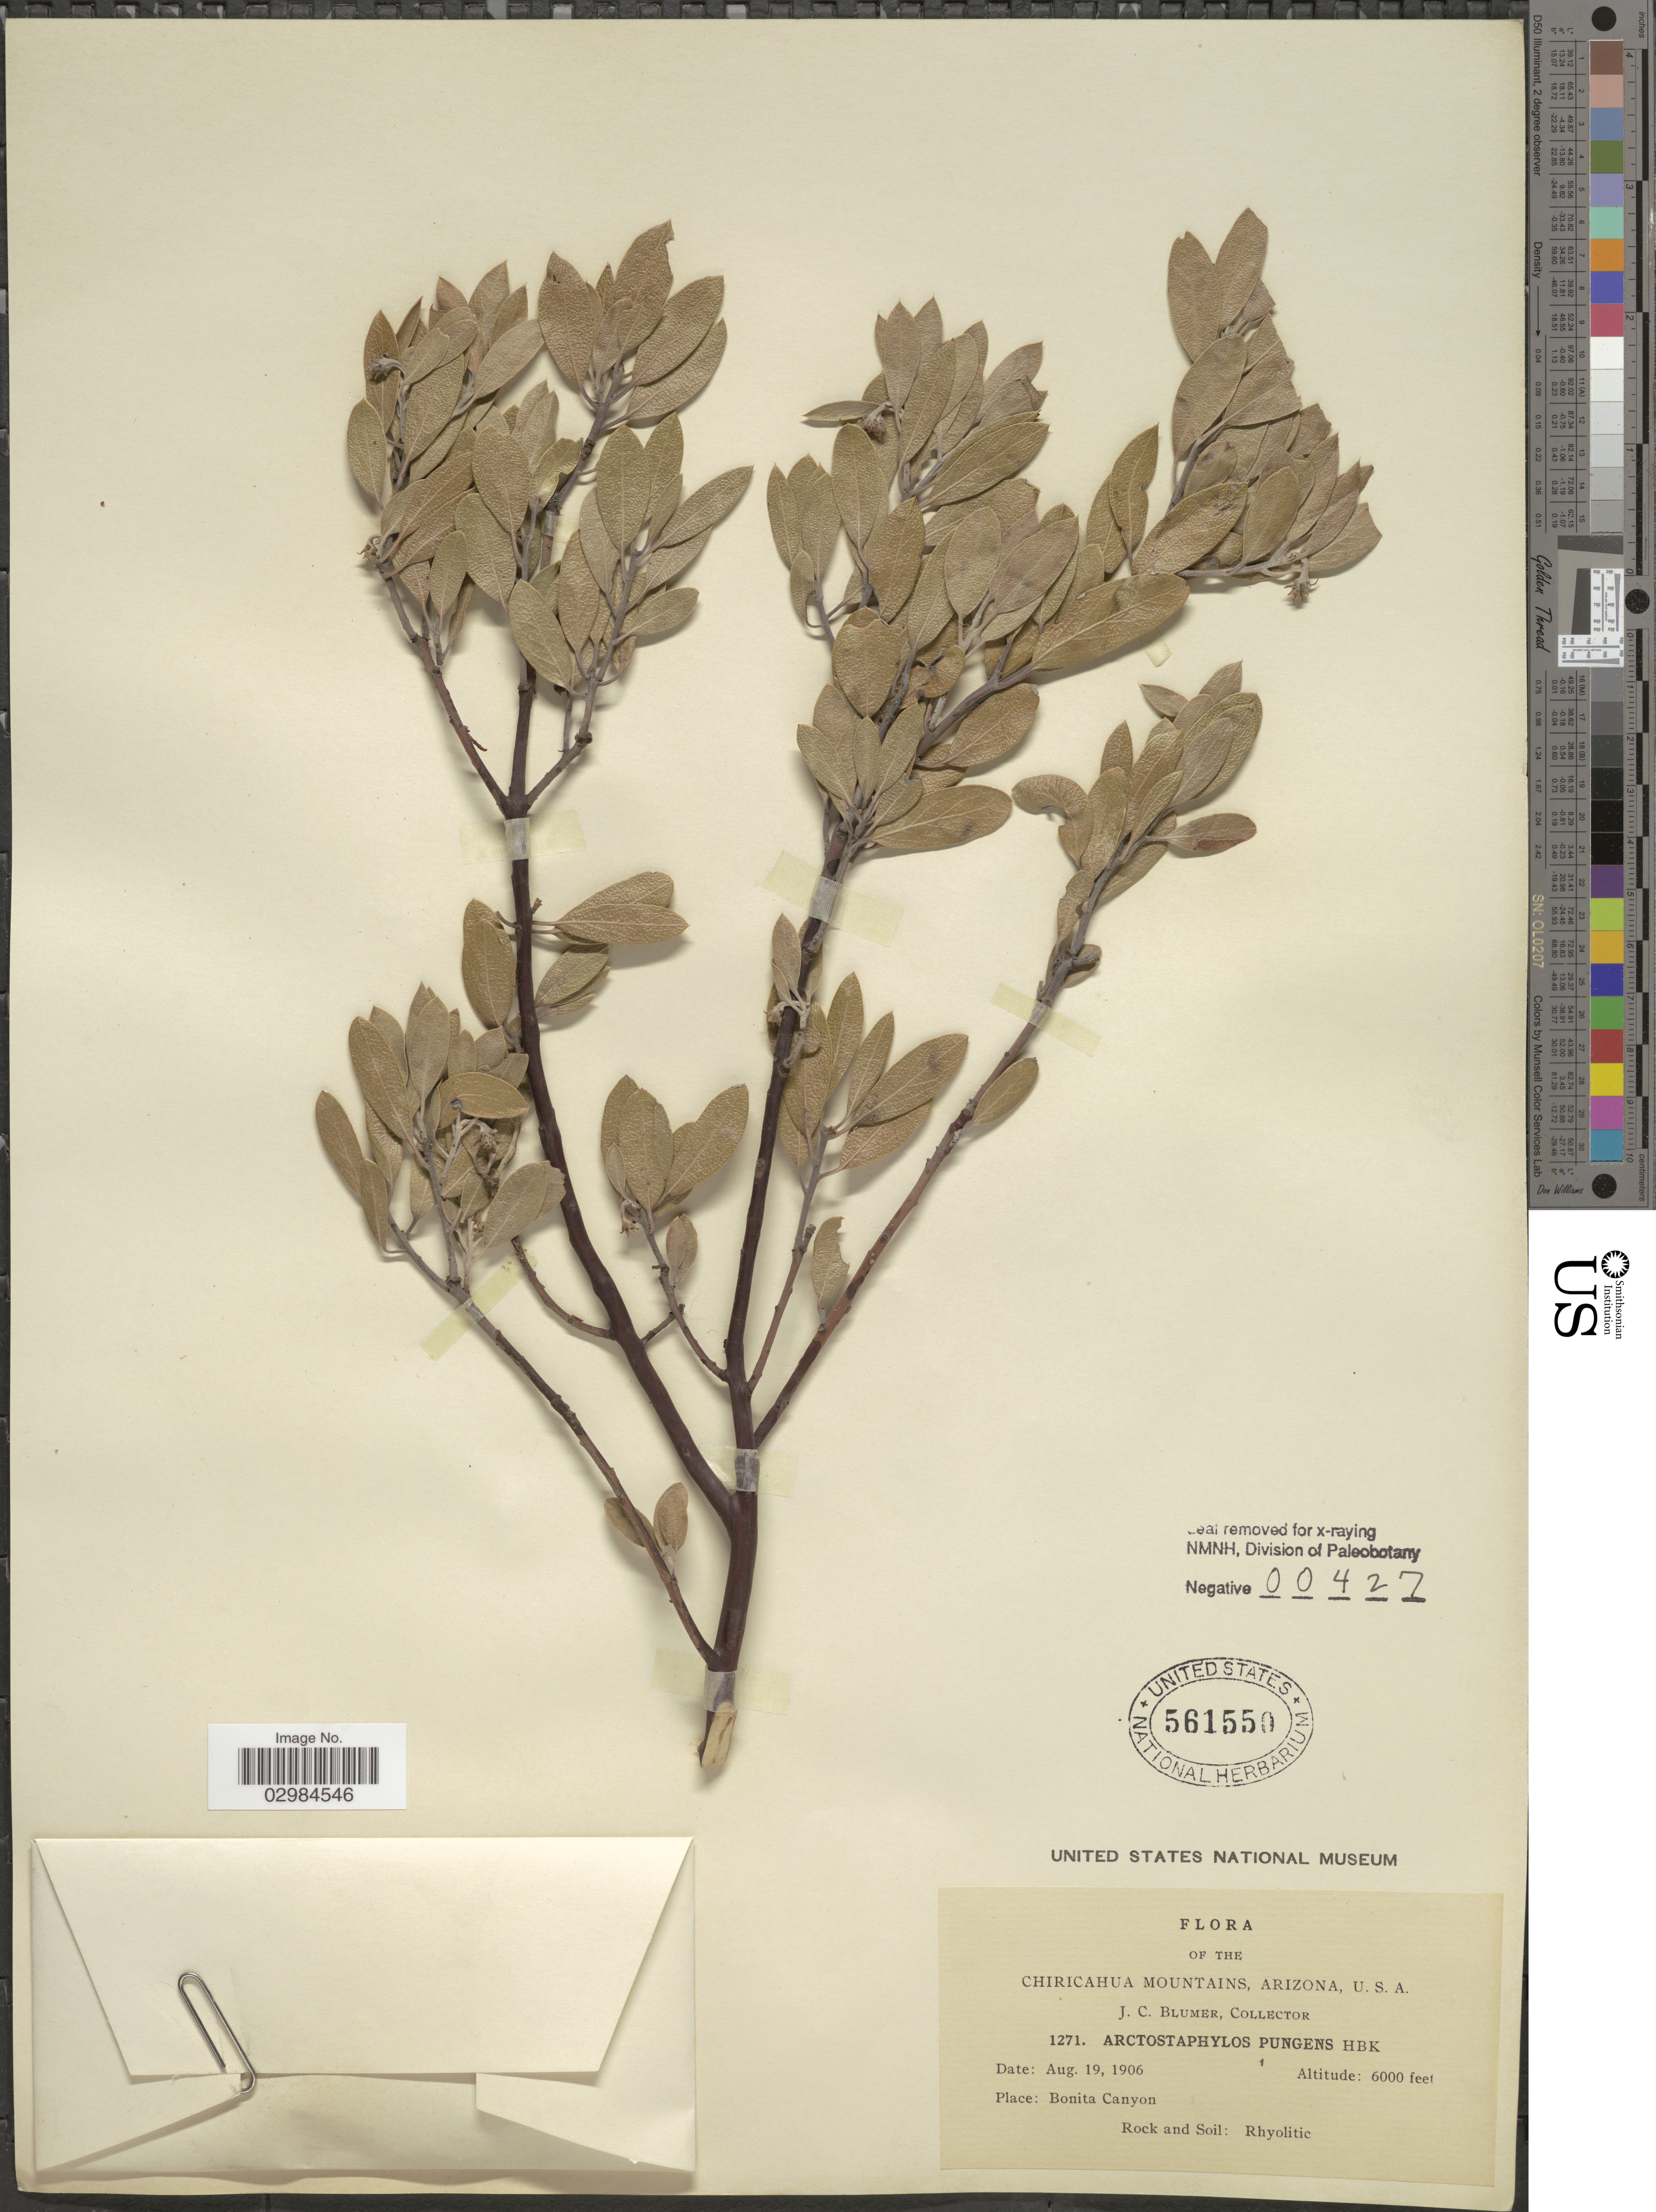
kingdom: Plantae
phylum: Tracheophyta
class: Magnoliopsida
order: Ericales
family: Ericaceae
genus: Arctostaphylos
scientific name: Arctostaphylos pungens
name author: Kunth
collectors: J. C. Blumer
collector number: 1271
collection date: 1906-08-19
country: United States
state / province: Arizona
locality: Chiricahua Mountains. Bonita Canyon.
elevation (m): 1829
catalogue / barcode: US 561550